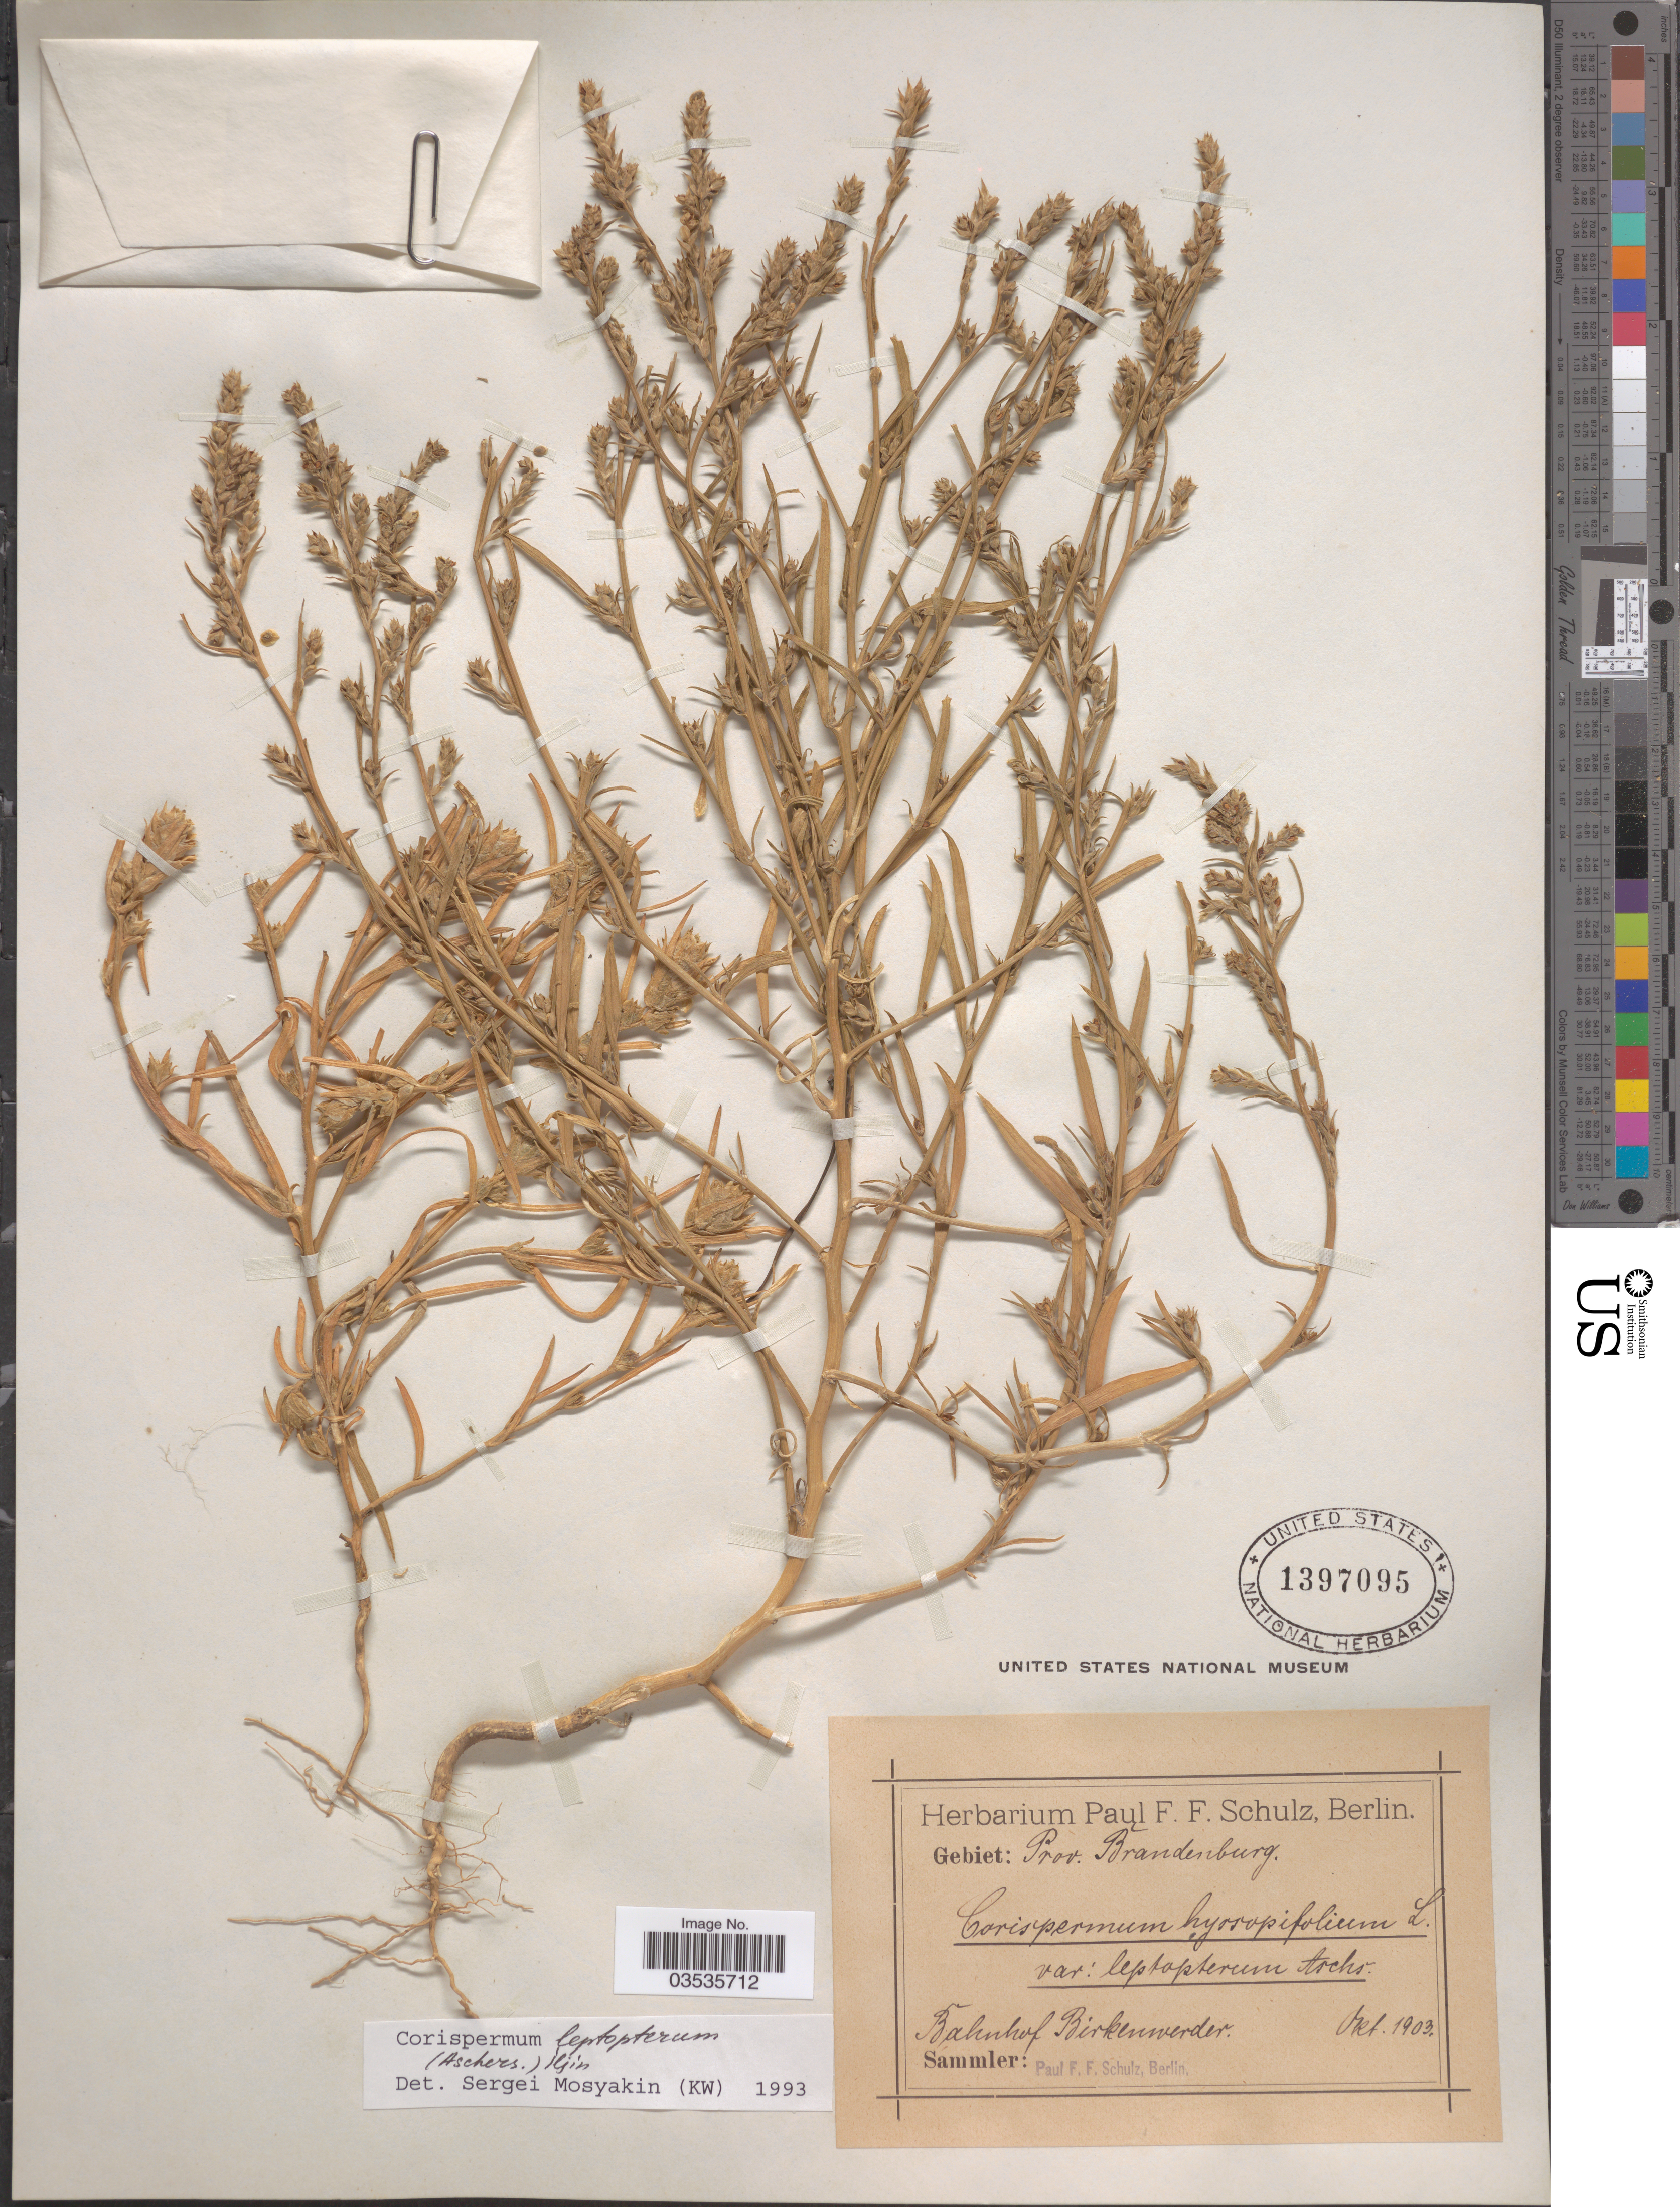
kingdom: Plantae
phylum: Tracheophyta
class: Magnoliopsida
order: Caryophyllales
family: Amaranthaceae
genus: Corispermum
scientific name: Corispermum leptopterum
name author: (Asch.) Iljin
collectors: P. F. Schulz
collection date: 1903-10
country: Germany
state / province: Brandenburg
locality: Bahnhof Birkenwerder.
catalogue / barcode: US 1397095